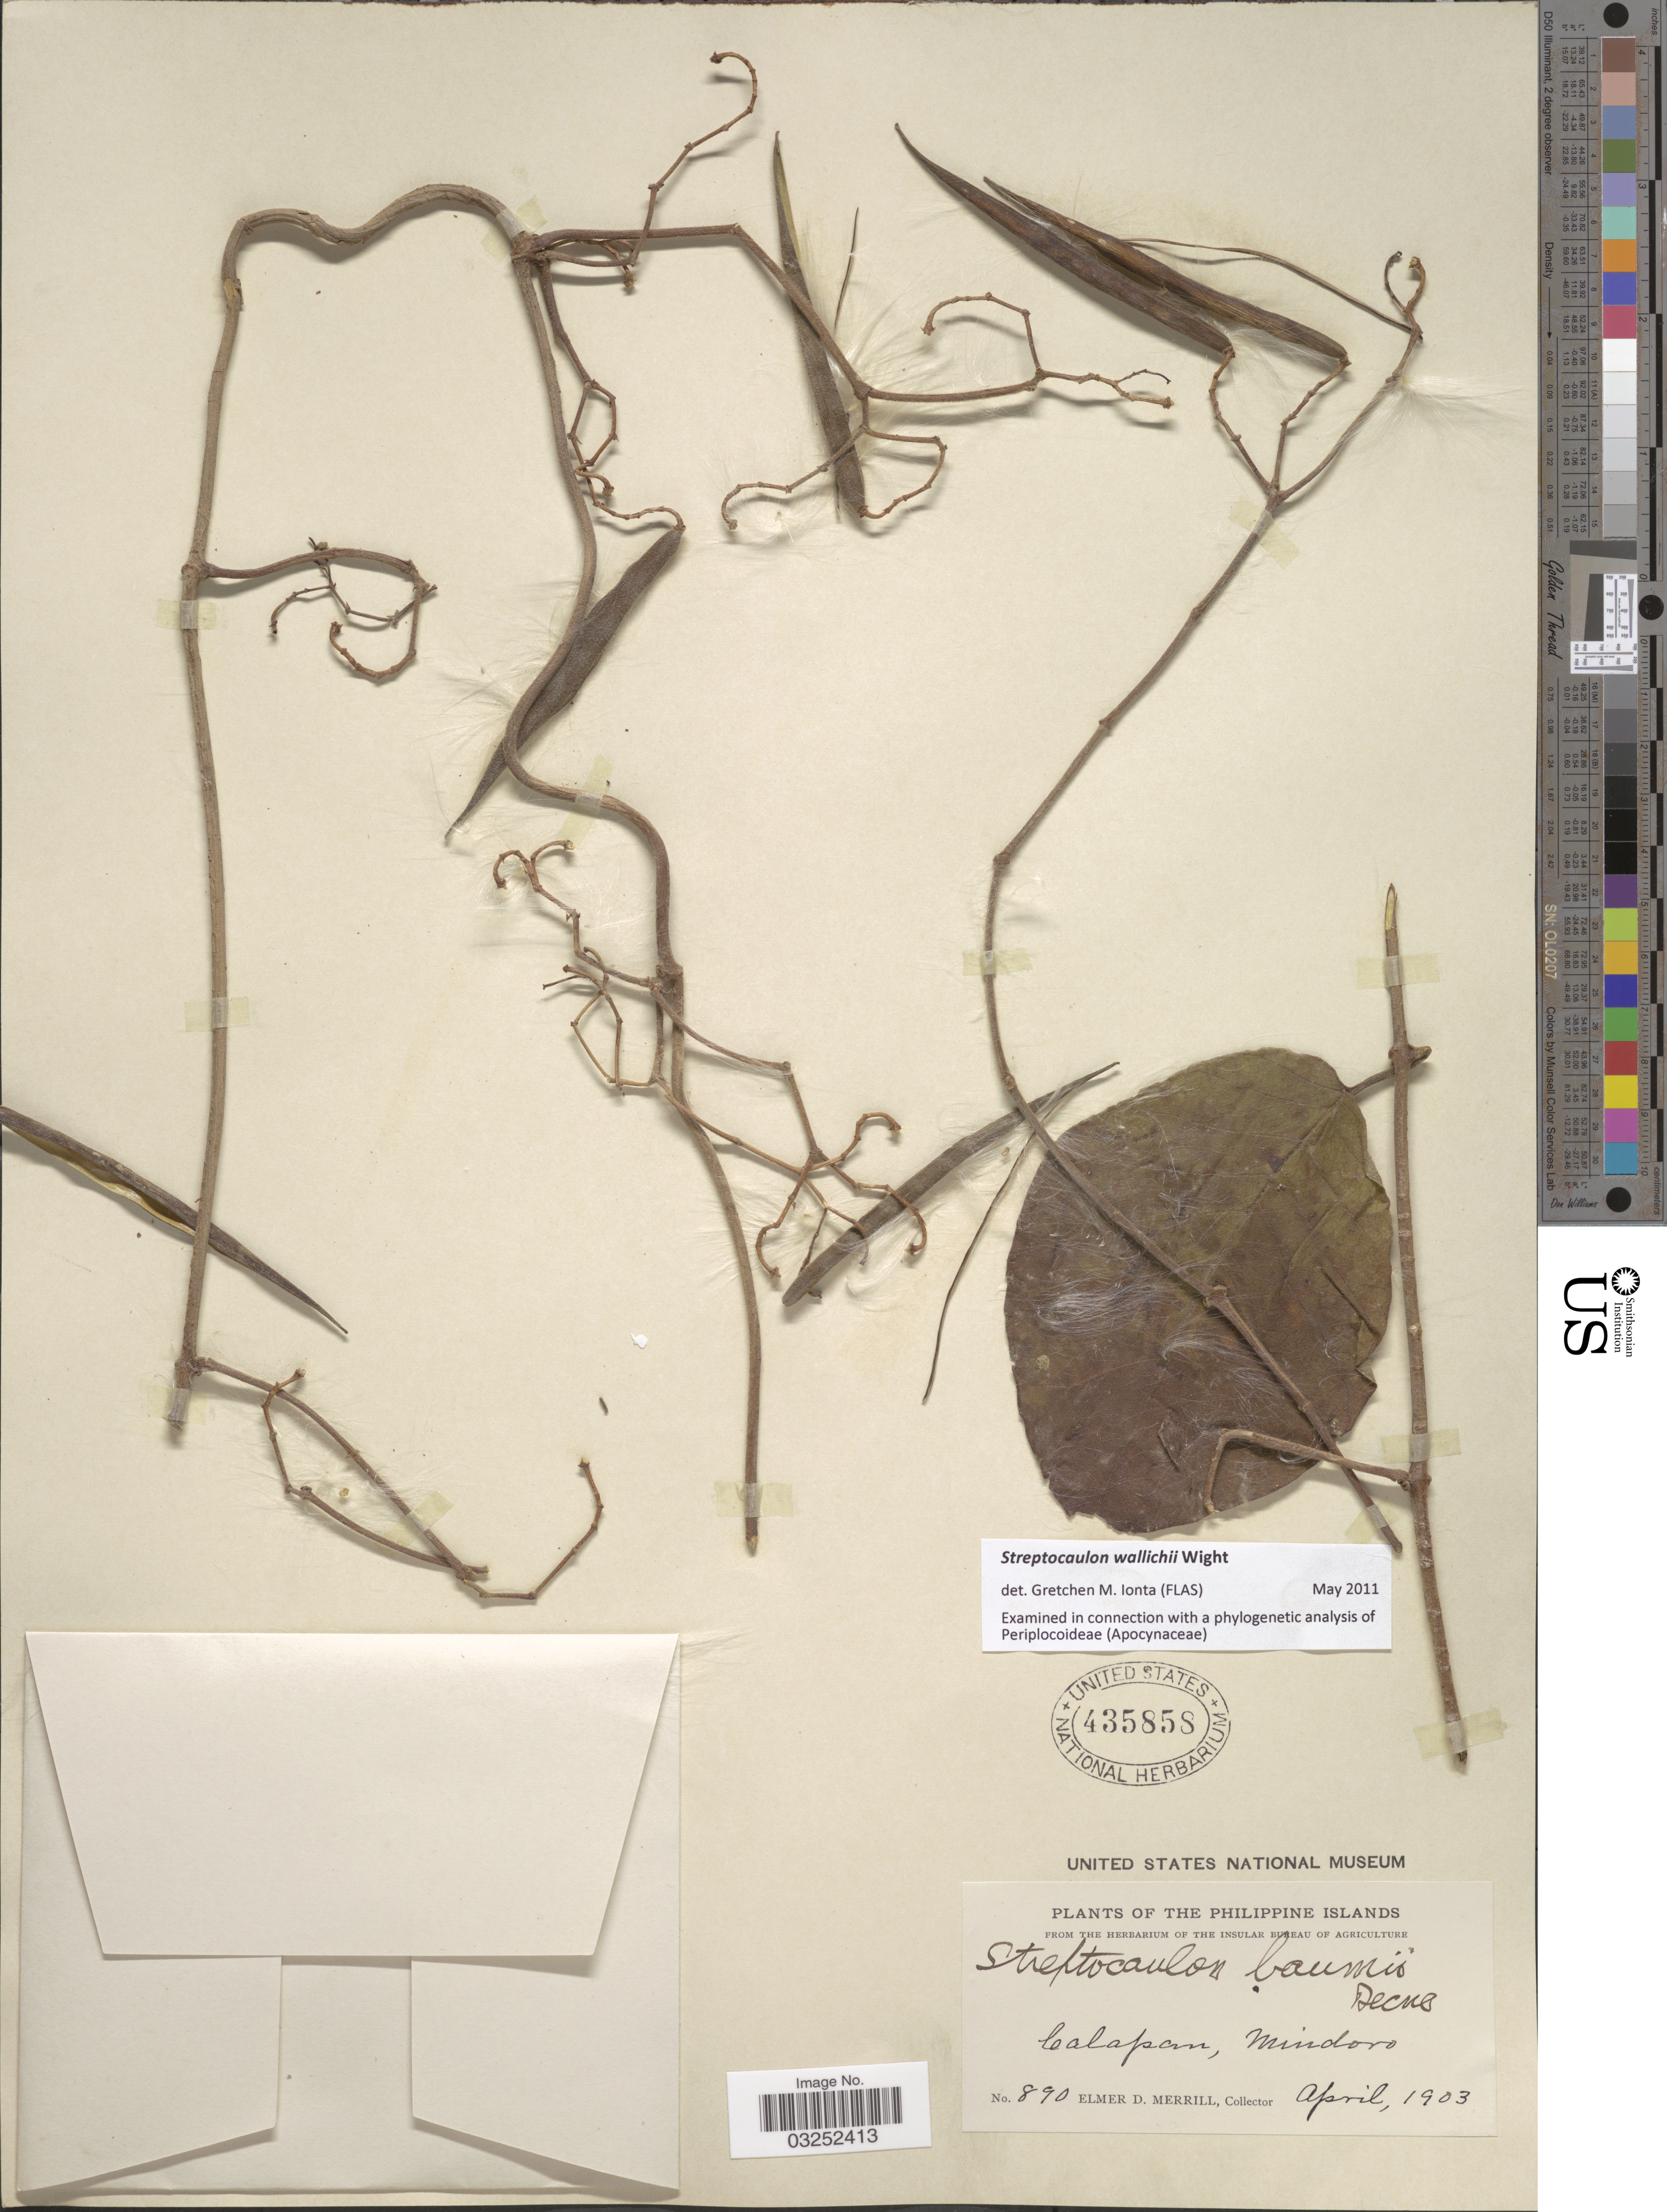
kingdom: Plantae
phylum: Tracheophyta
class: Magnoliopsida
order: Gentianales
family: Apocynaceae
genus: Streptocaulon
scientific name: Streptocaulon wallichii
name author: Wight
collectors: E. D. Merrill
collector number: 890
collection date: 1903-04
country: Philippines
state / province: Mimaropa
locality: Calapan, Mindoro.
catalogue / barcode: US 435858